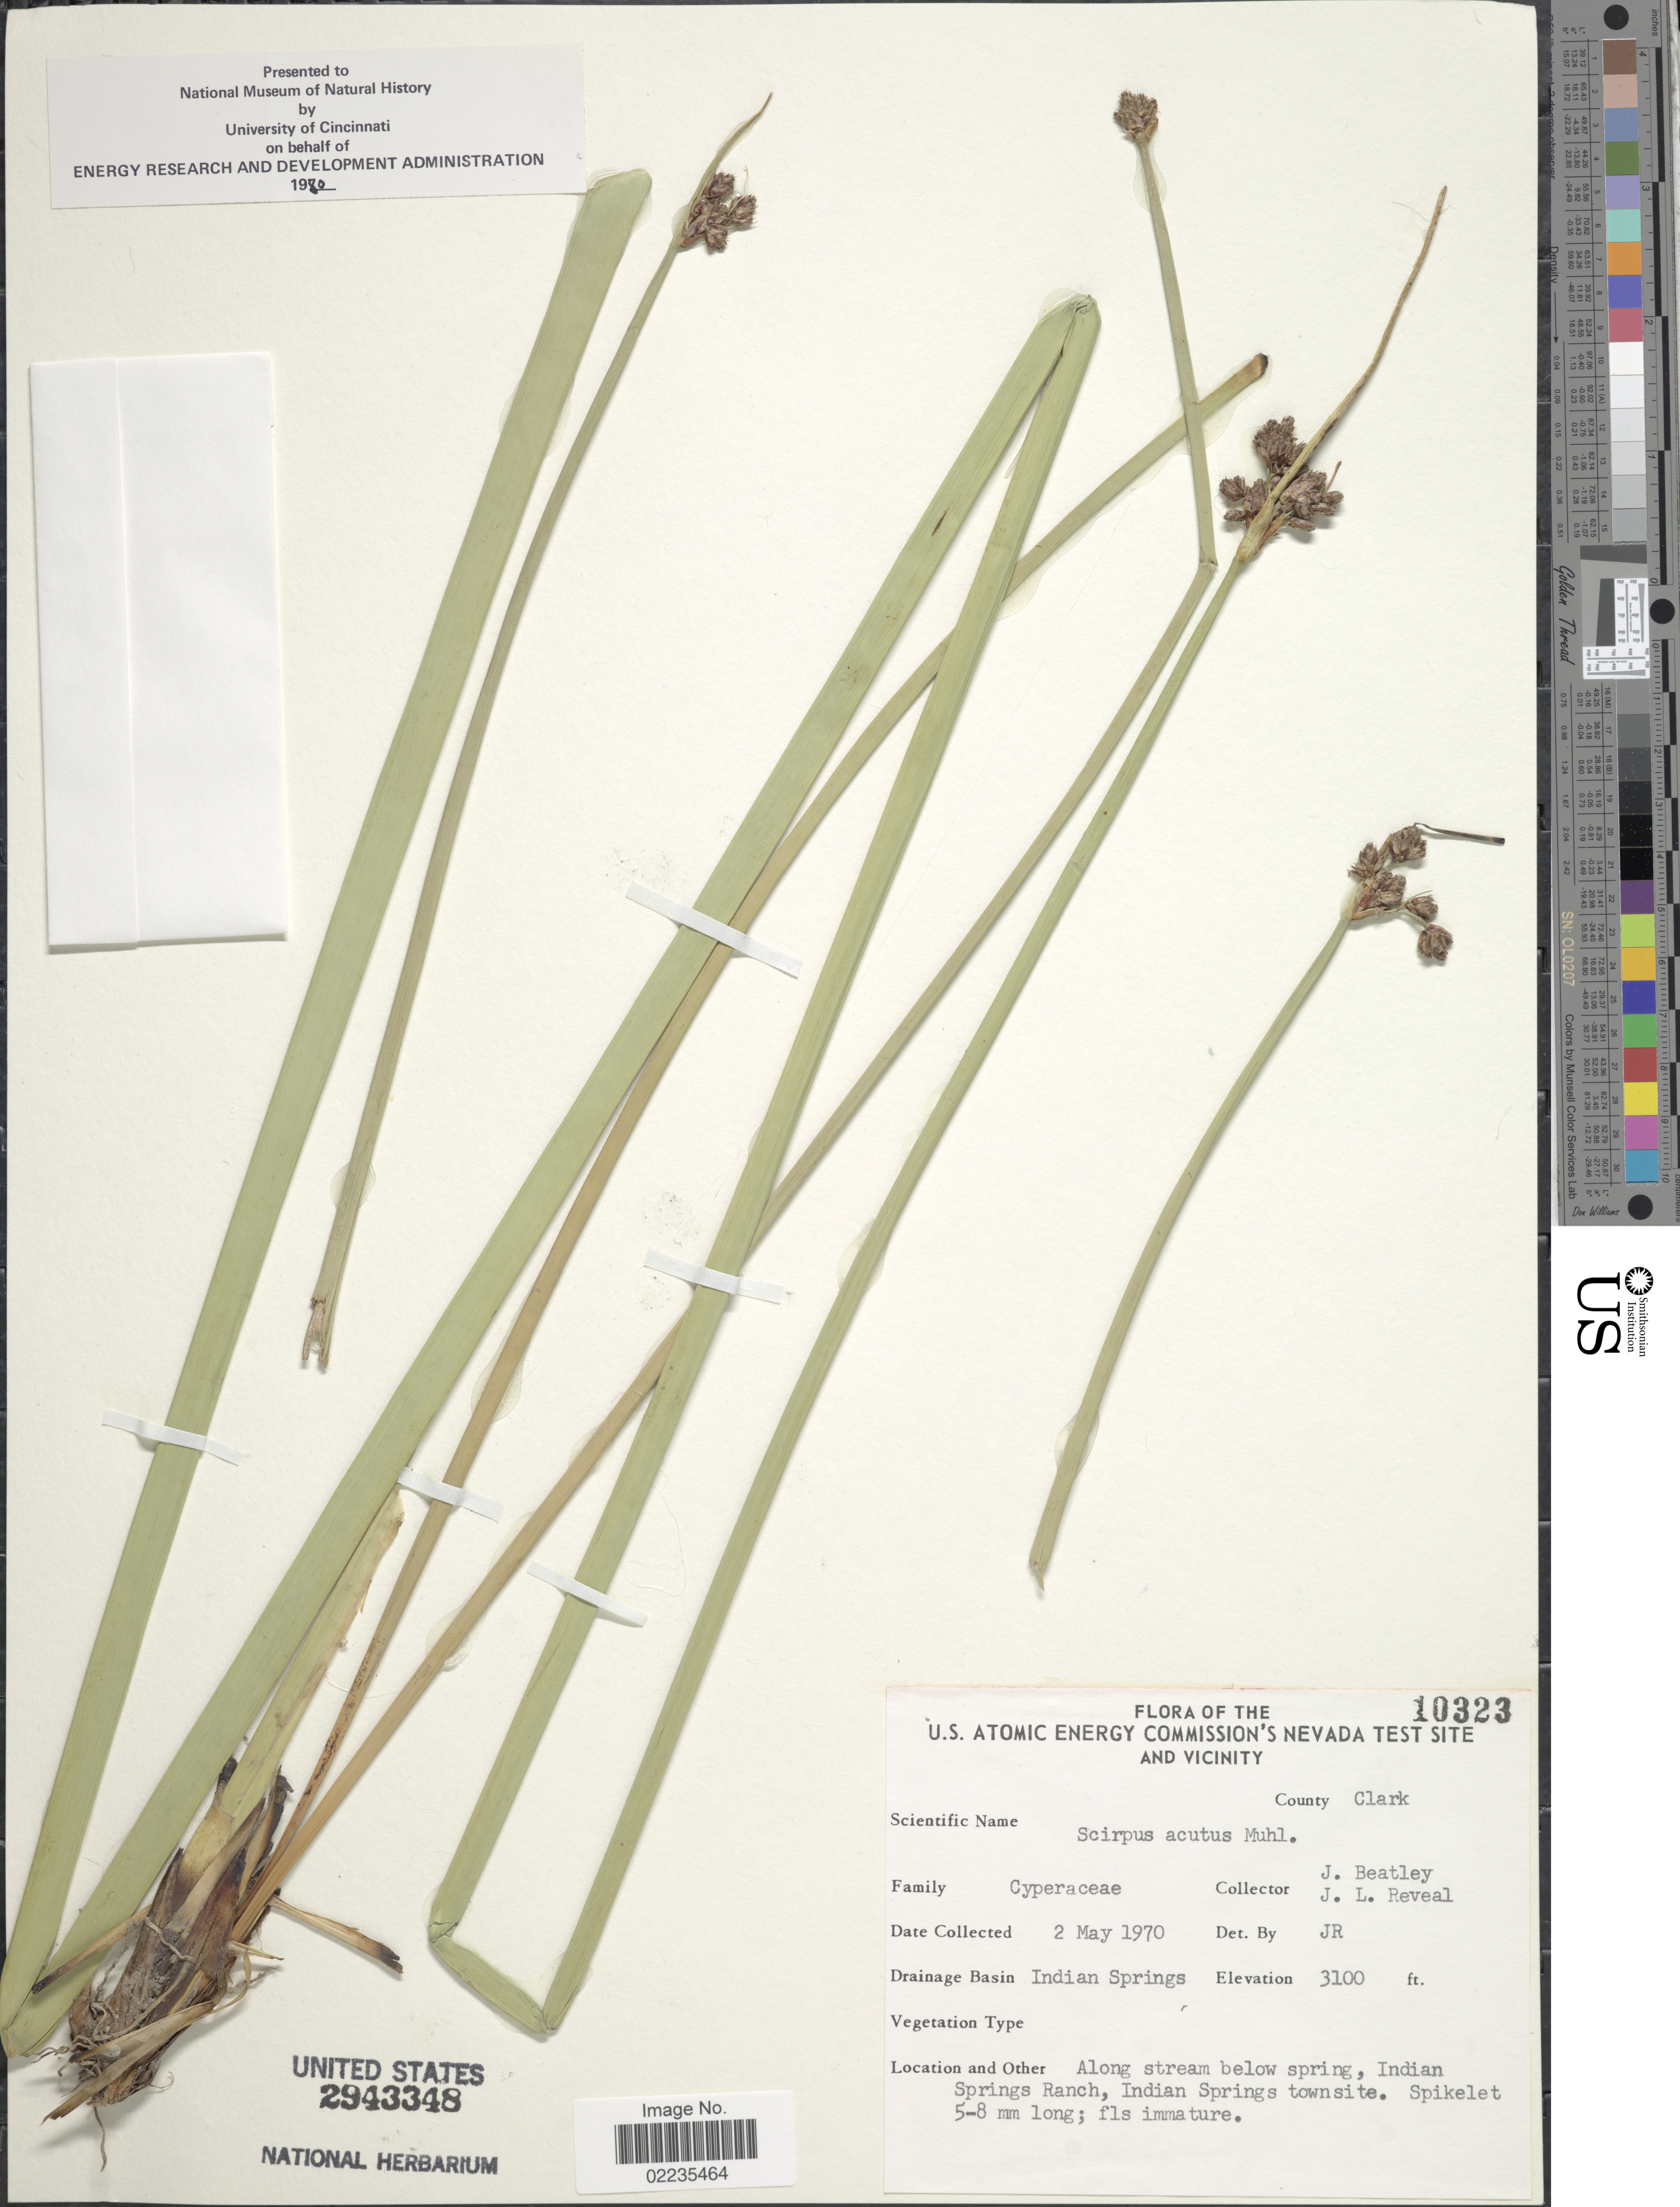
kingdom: Plantae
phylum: Tracheophyta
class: Liliopsida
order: Poales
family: Cyperaceae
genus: Schoenoplectus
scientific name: Schoenoplectus acutus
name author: (Muhl. ex Bigelow) Á. Löve & D. Löve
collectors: J. C. Beatley & J. L. Reveal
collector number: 10323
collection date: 1970-05-02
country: United States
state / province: Nevada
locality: U.S. Atomis Energy Commision's Nevada Test Site and Vicinity, Drainage Basin India Springs, Along stream below spring, Indian Springs Ranch, Indian Springs townsite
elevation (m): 945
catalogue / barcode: US 2943348